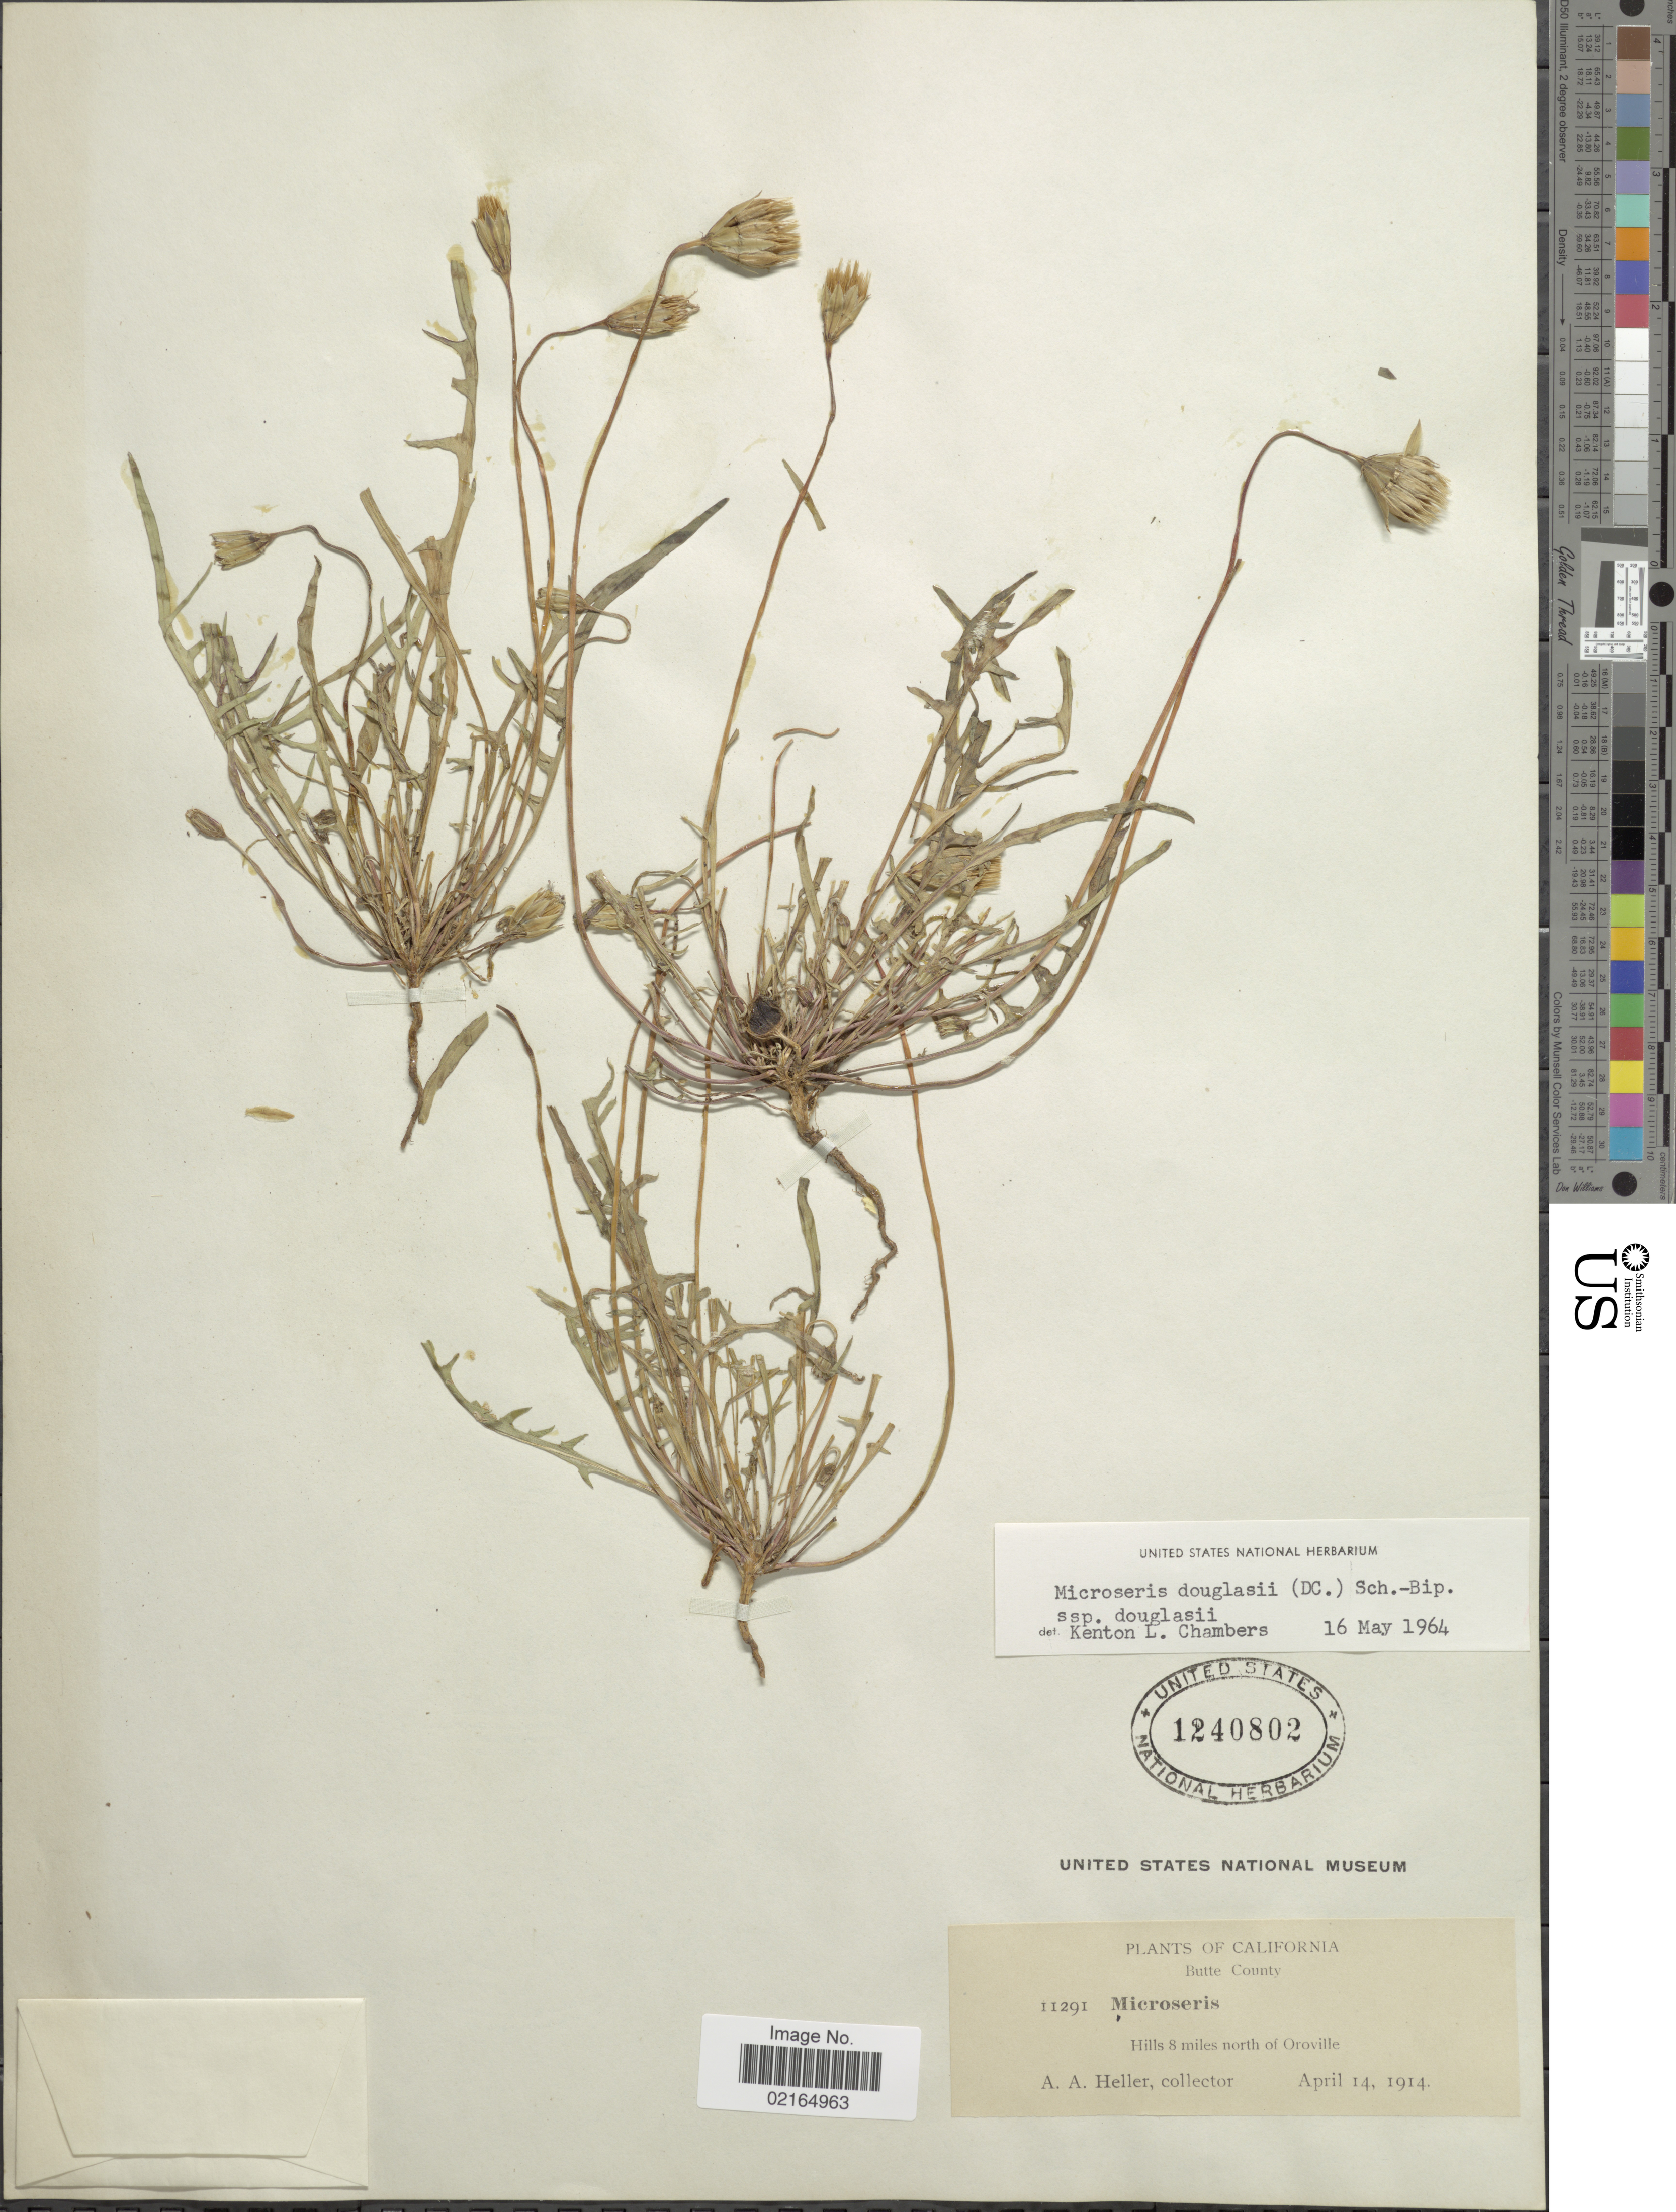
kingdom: Plantae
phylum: Tracheophyta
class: Magnoliopsida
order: Asterales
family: Asteraceae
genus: Microseris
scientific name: Microseris douglasii subsp. douglasii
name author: (DC.) Sch. Bip.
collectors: A. A. Heller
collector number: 11291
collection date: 1914-04-14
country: United States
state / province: California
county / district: Butte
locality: Butte County, hills 8 miles north of Oroville.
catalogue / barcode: US 1240802